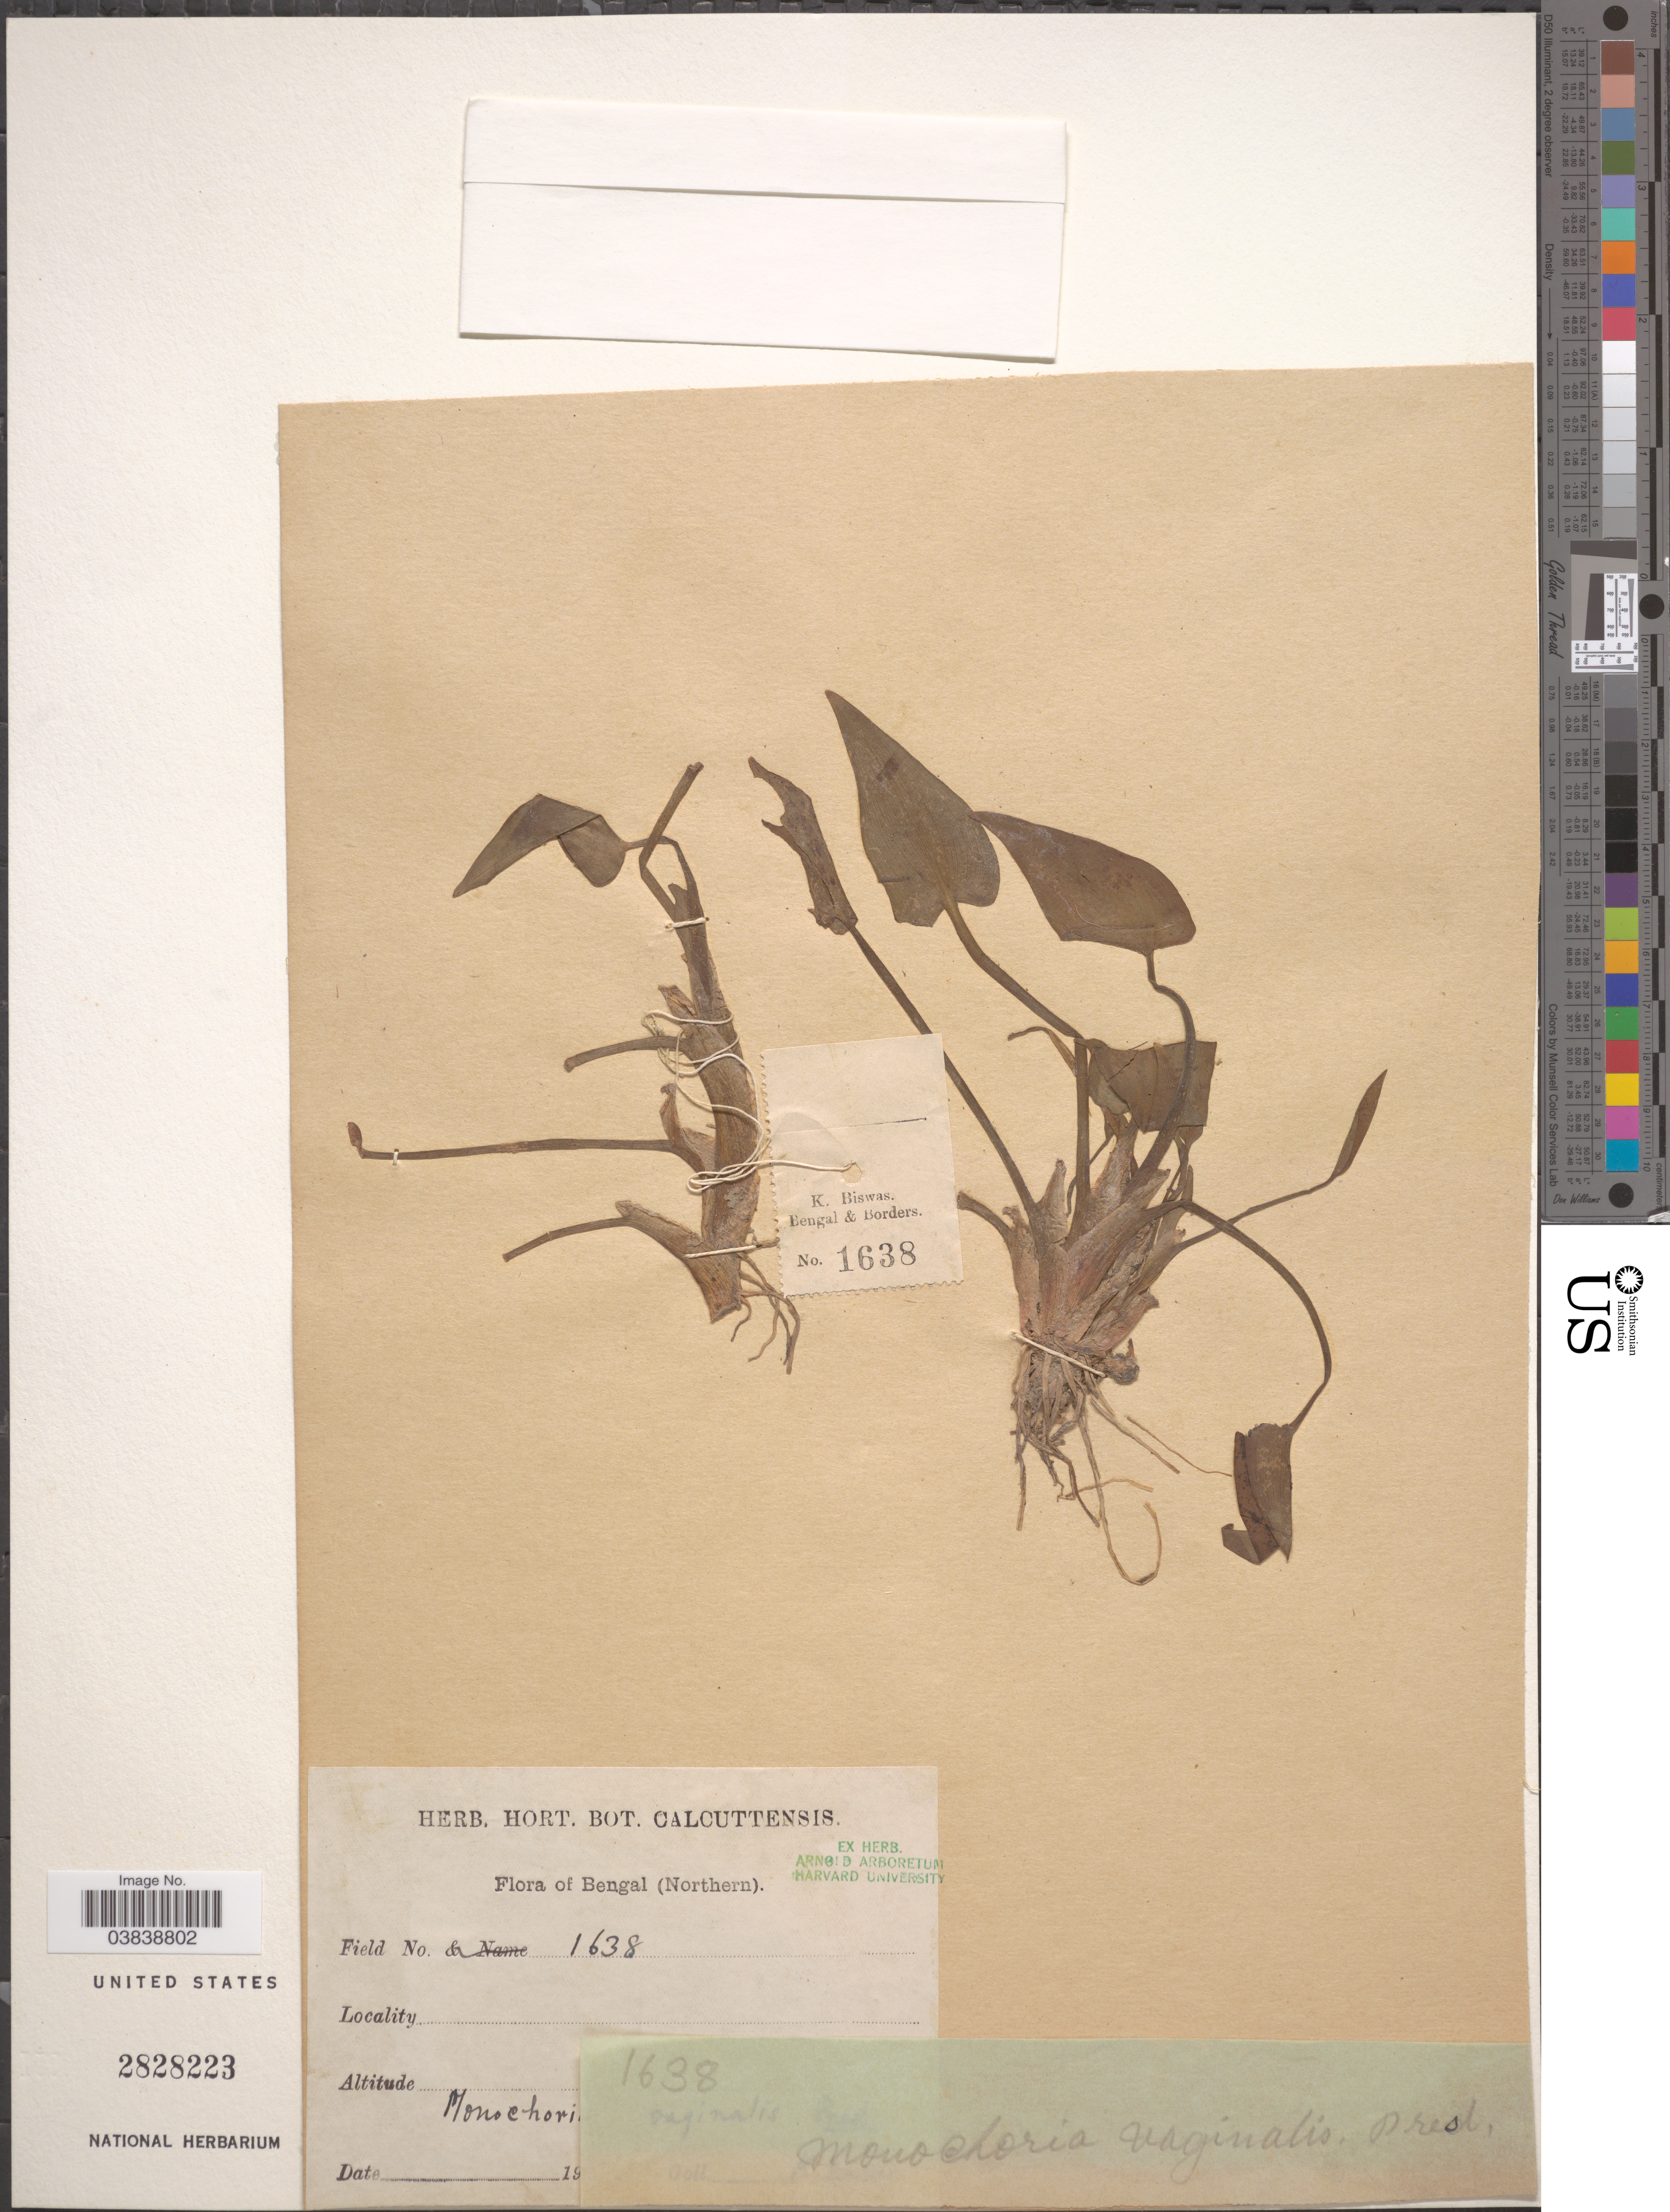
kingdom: Plantae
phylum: Tracheophyta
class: Liliopsida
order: Commelinales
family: Pontederiaceae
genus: Monochoria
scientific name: Monochoria vaginalis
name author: (Burm. f.) C. Presl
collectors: ex Herb. Hort. Bot. Calcuttensis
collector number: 1638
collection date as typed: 19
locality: Bengal (Northern).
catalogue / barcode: US 2828223